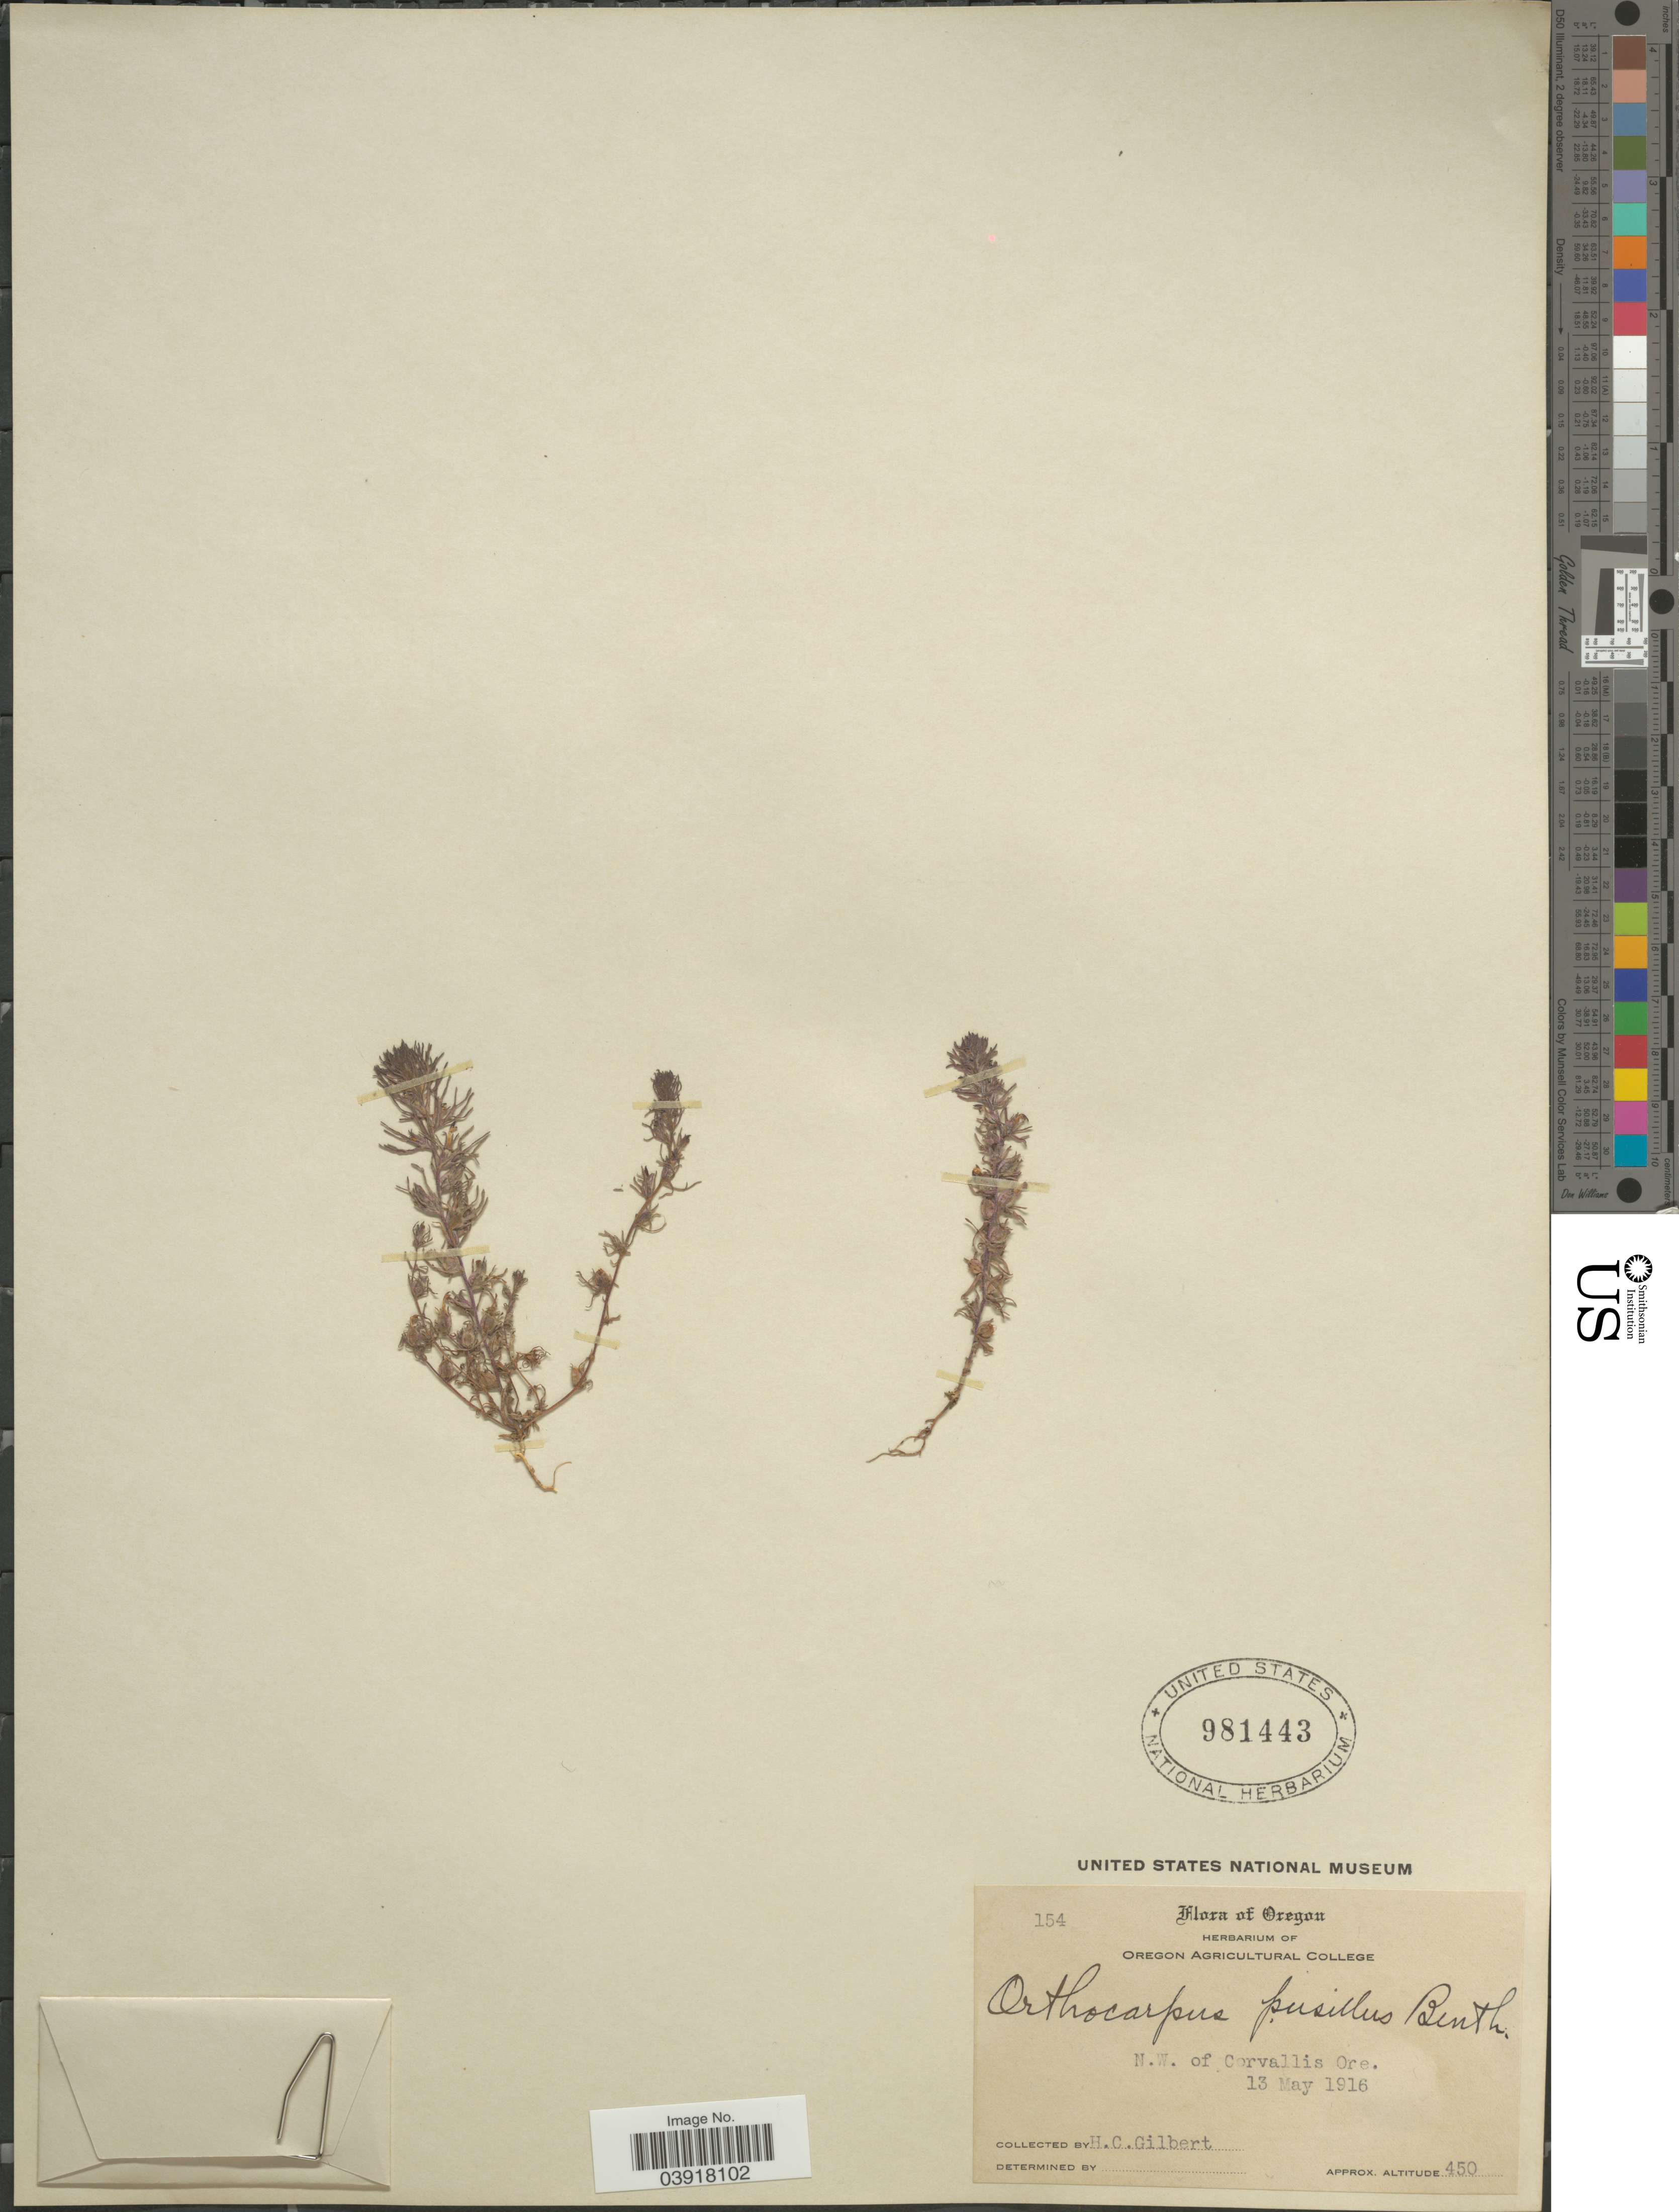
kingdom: Plantae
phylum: Tracheophyta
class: Magnoliopsida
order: Lamiales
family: Orobanchaceae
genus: Orthocarpus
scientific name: Orthocarpus pusillus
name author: Benth.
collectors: H. Gilbert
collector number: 154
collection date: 1916-05-13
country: United States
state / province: Oregon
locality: N.W. of Corvallis.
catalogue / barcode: US 981443